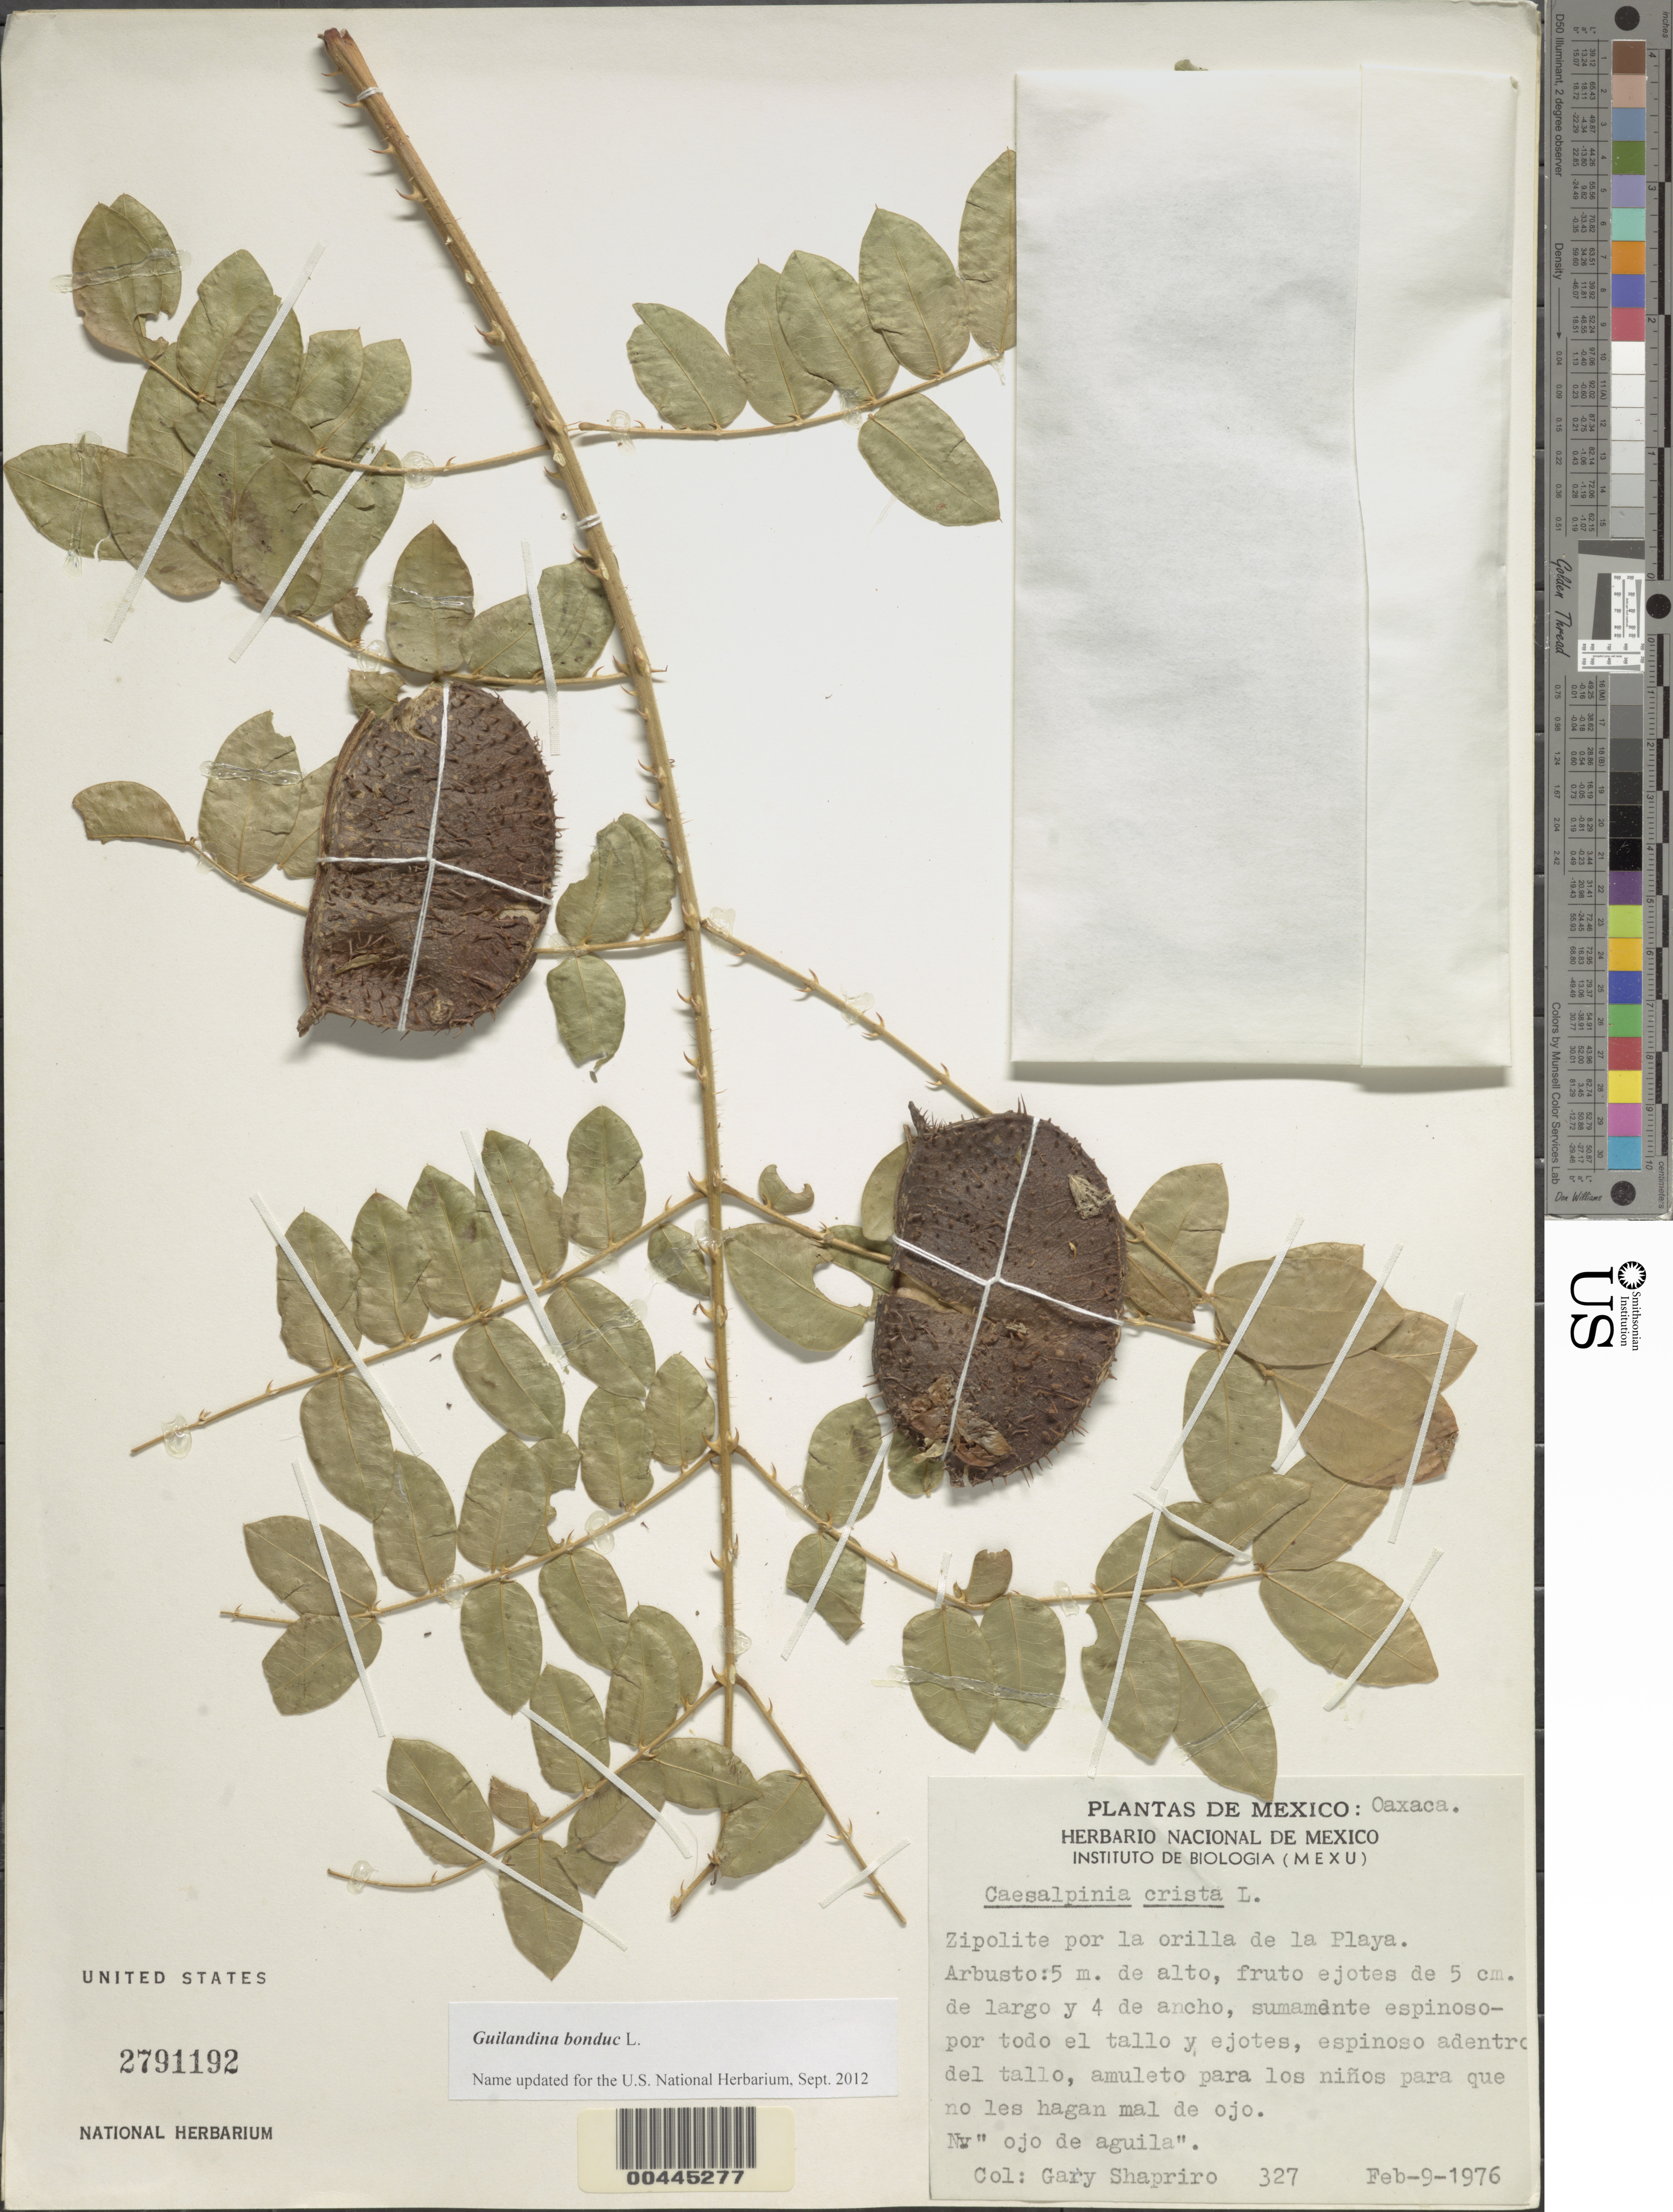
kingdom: Plantae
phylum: Tracheophyta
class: Magnoliopsida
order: Fabales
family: Fabaceae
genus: Guilandina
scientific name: Guilandina bonduc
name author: L.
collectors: G. Shapriro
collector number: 327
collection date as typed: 09 Feb 1976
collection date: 1976-02-09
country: Mexico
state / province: Oaxaca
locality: Playa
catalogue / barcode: US 2791192